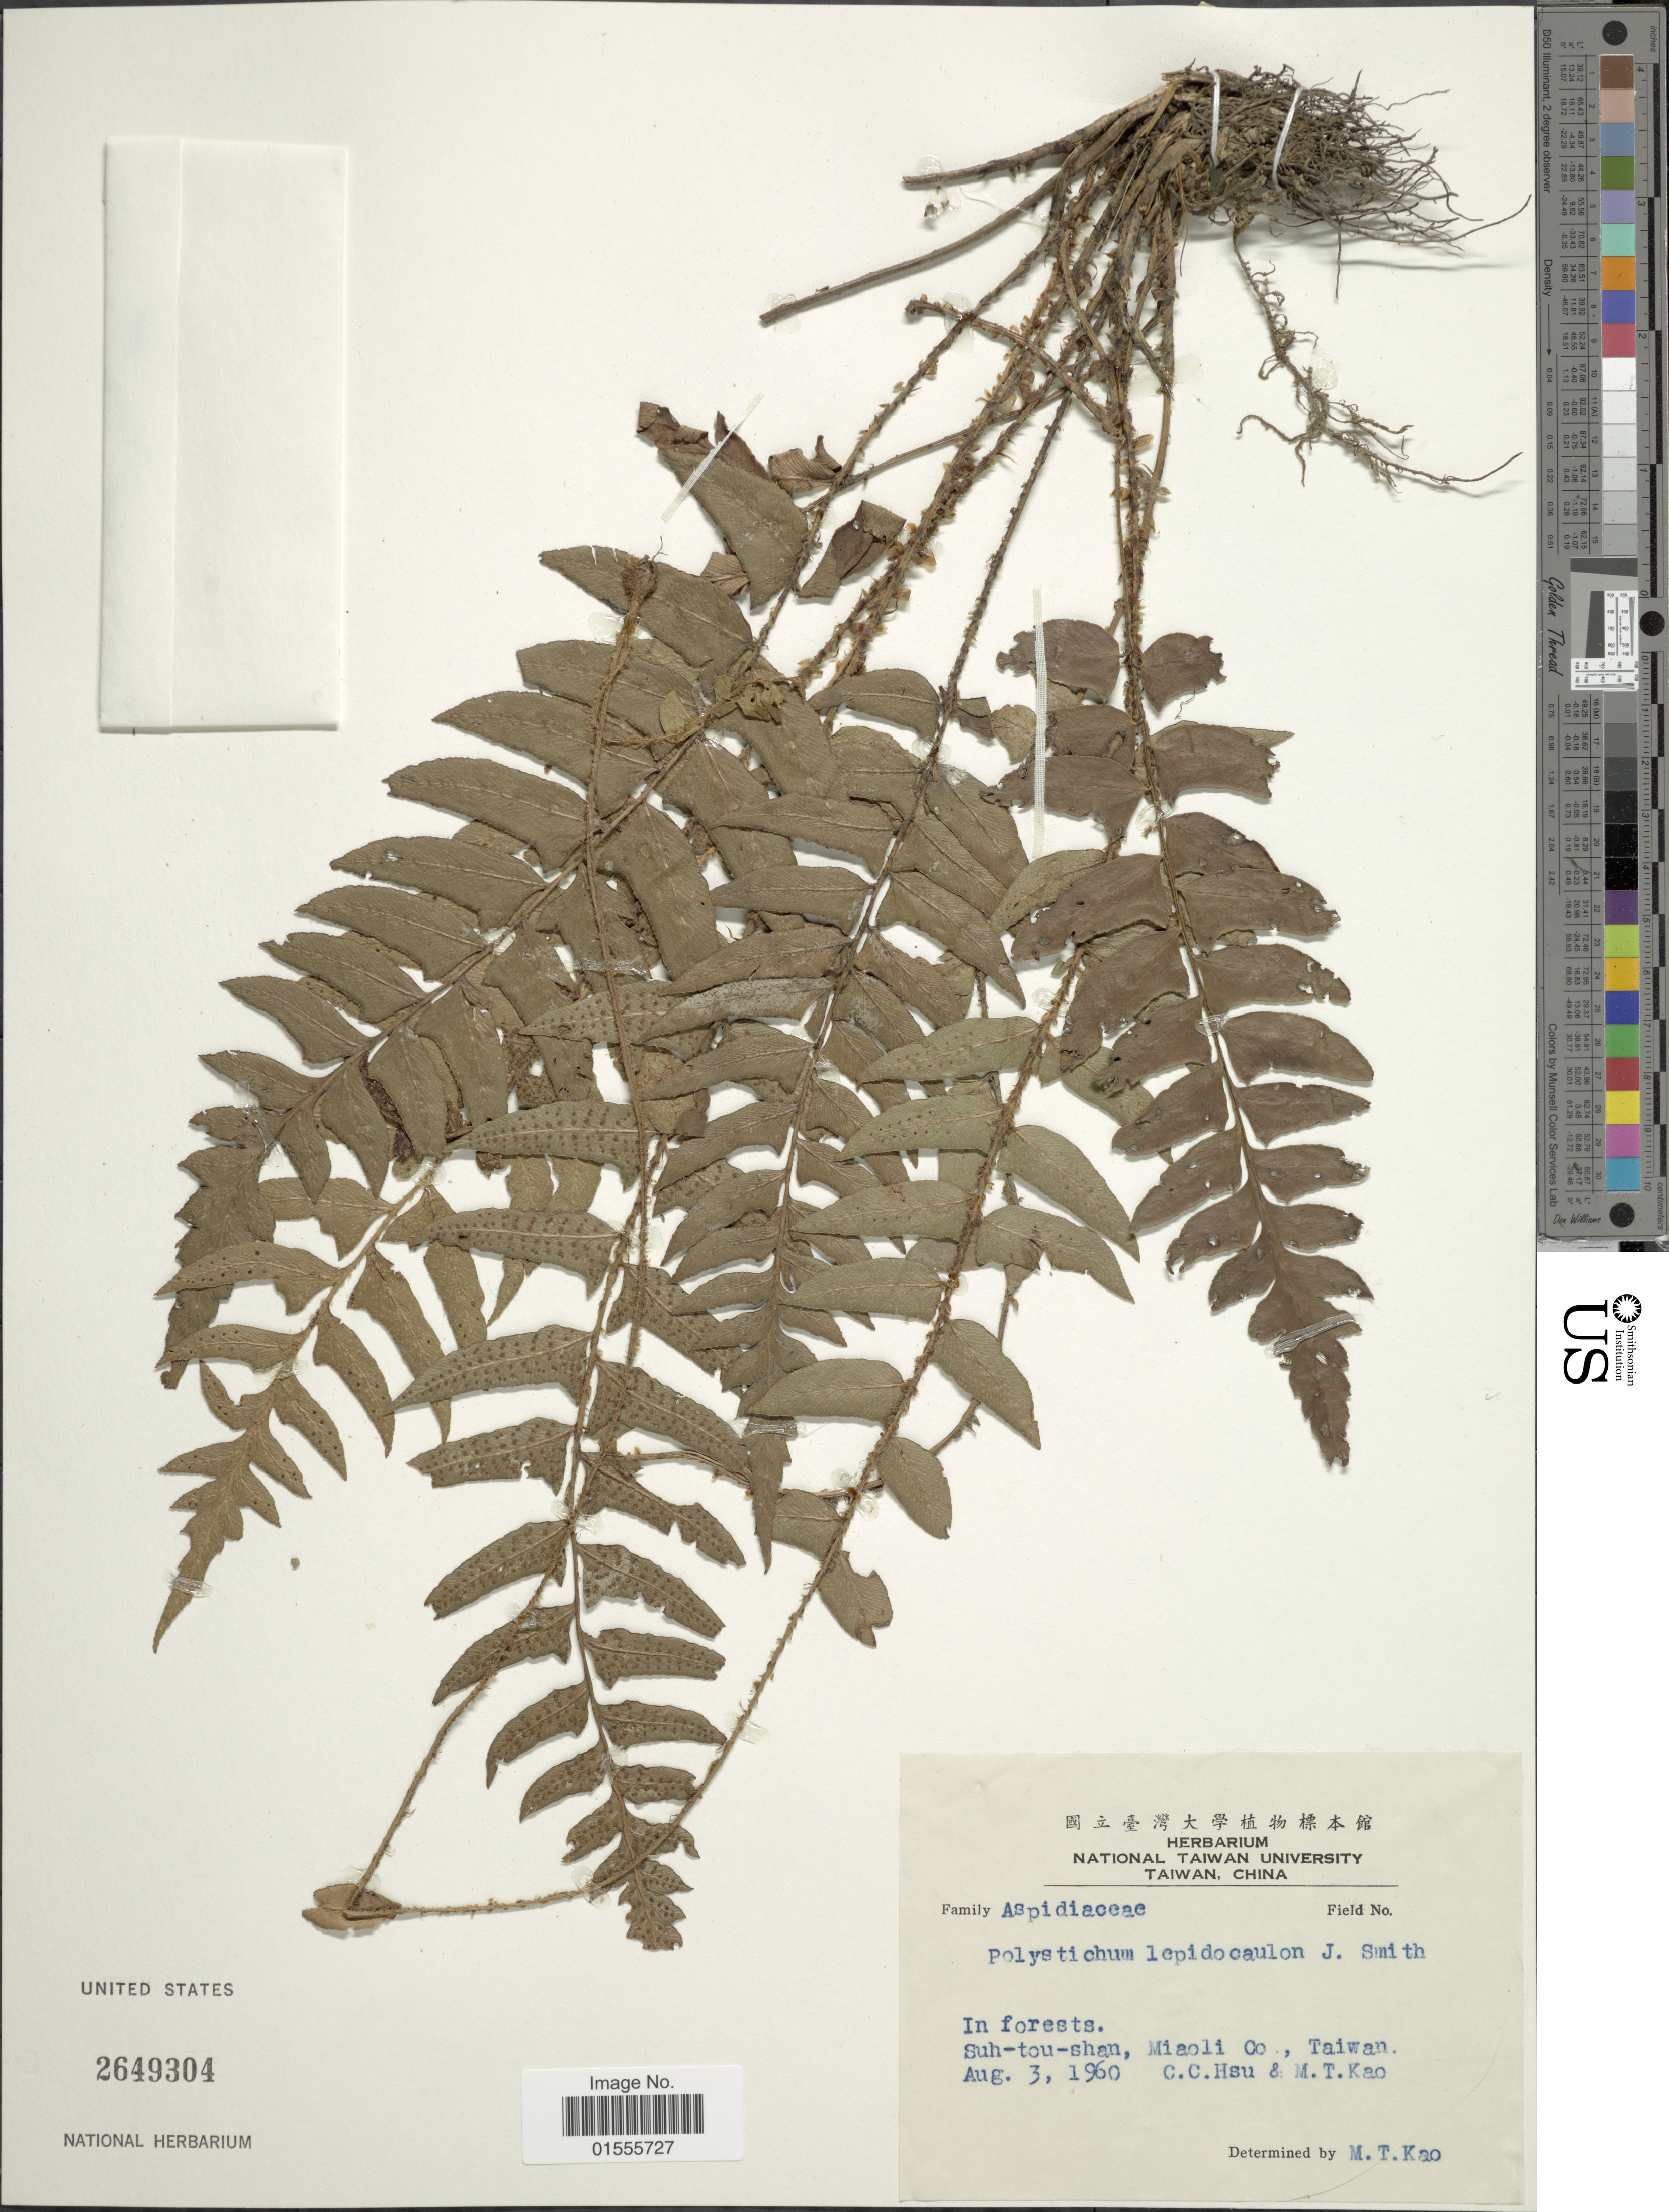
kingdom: Plantae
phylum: Tracheophyta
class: Polypodiopsida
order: Polypodiales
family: Dryopteridaceae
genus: Cyrtomidictyum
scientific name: Cyrtomidictyum lepidocaulon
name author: (Hook.) Ching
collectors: C. Hsu & M. T. Kao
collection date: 1960-08-03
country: Taiwan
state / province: Miaoli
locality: Suh-tou-shan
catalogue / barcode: US 2649304